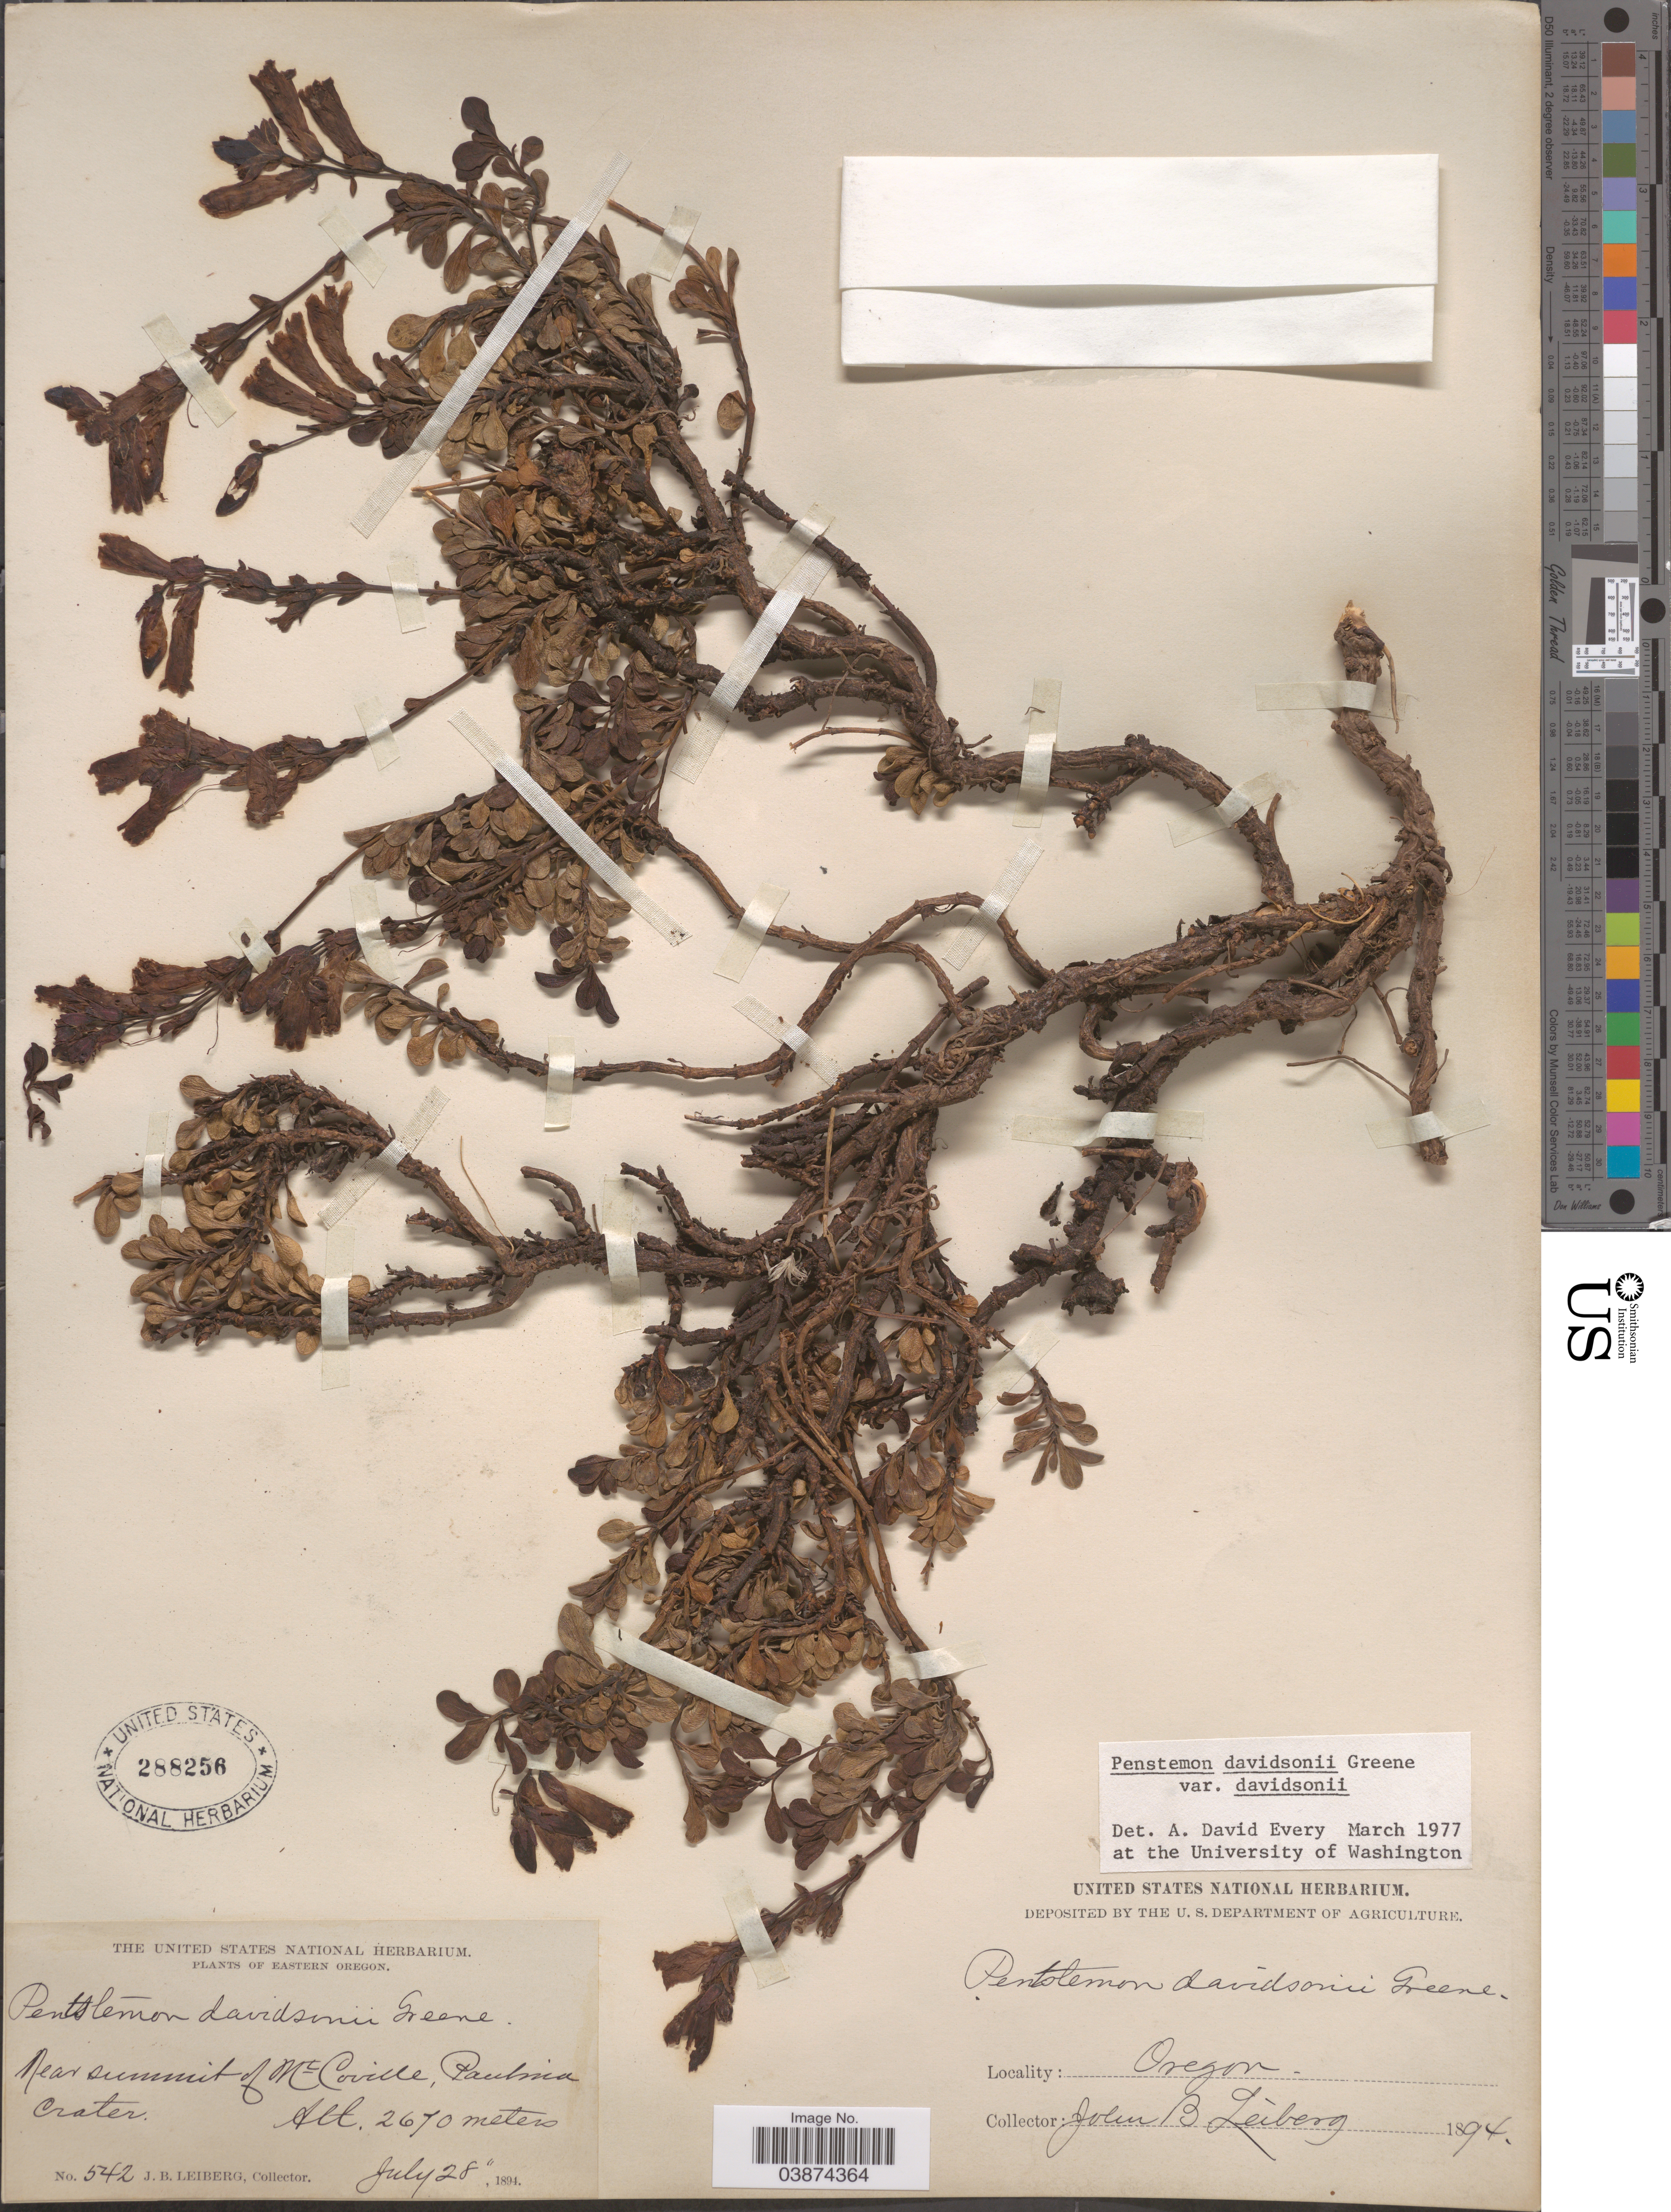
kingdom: Plantae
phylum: Tracheophyta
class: Magnoliopsida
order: Lamiales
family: Plantaginaceae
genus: Penstemon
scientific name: Penstemon davidsonii var. davidsonii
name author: Greene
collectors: J. B. Leiberg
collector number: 542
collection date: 1894-07-28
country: United States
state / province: Oregon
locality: Eastern Oregon. Near summit of Mt Coville, Paulina Crater.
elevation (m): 2670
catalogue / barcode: US 288256